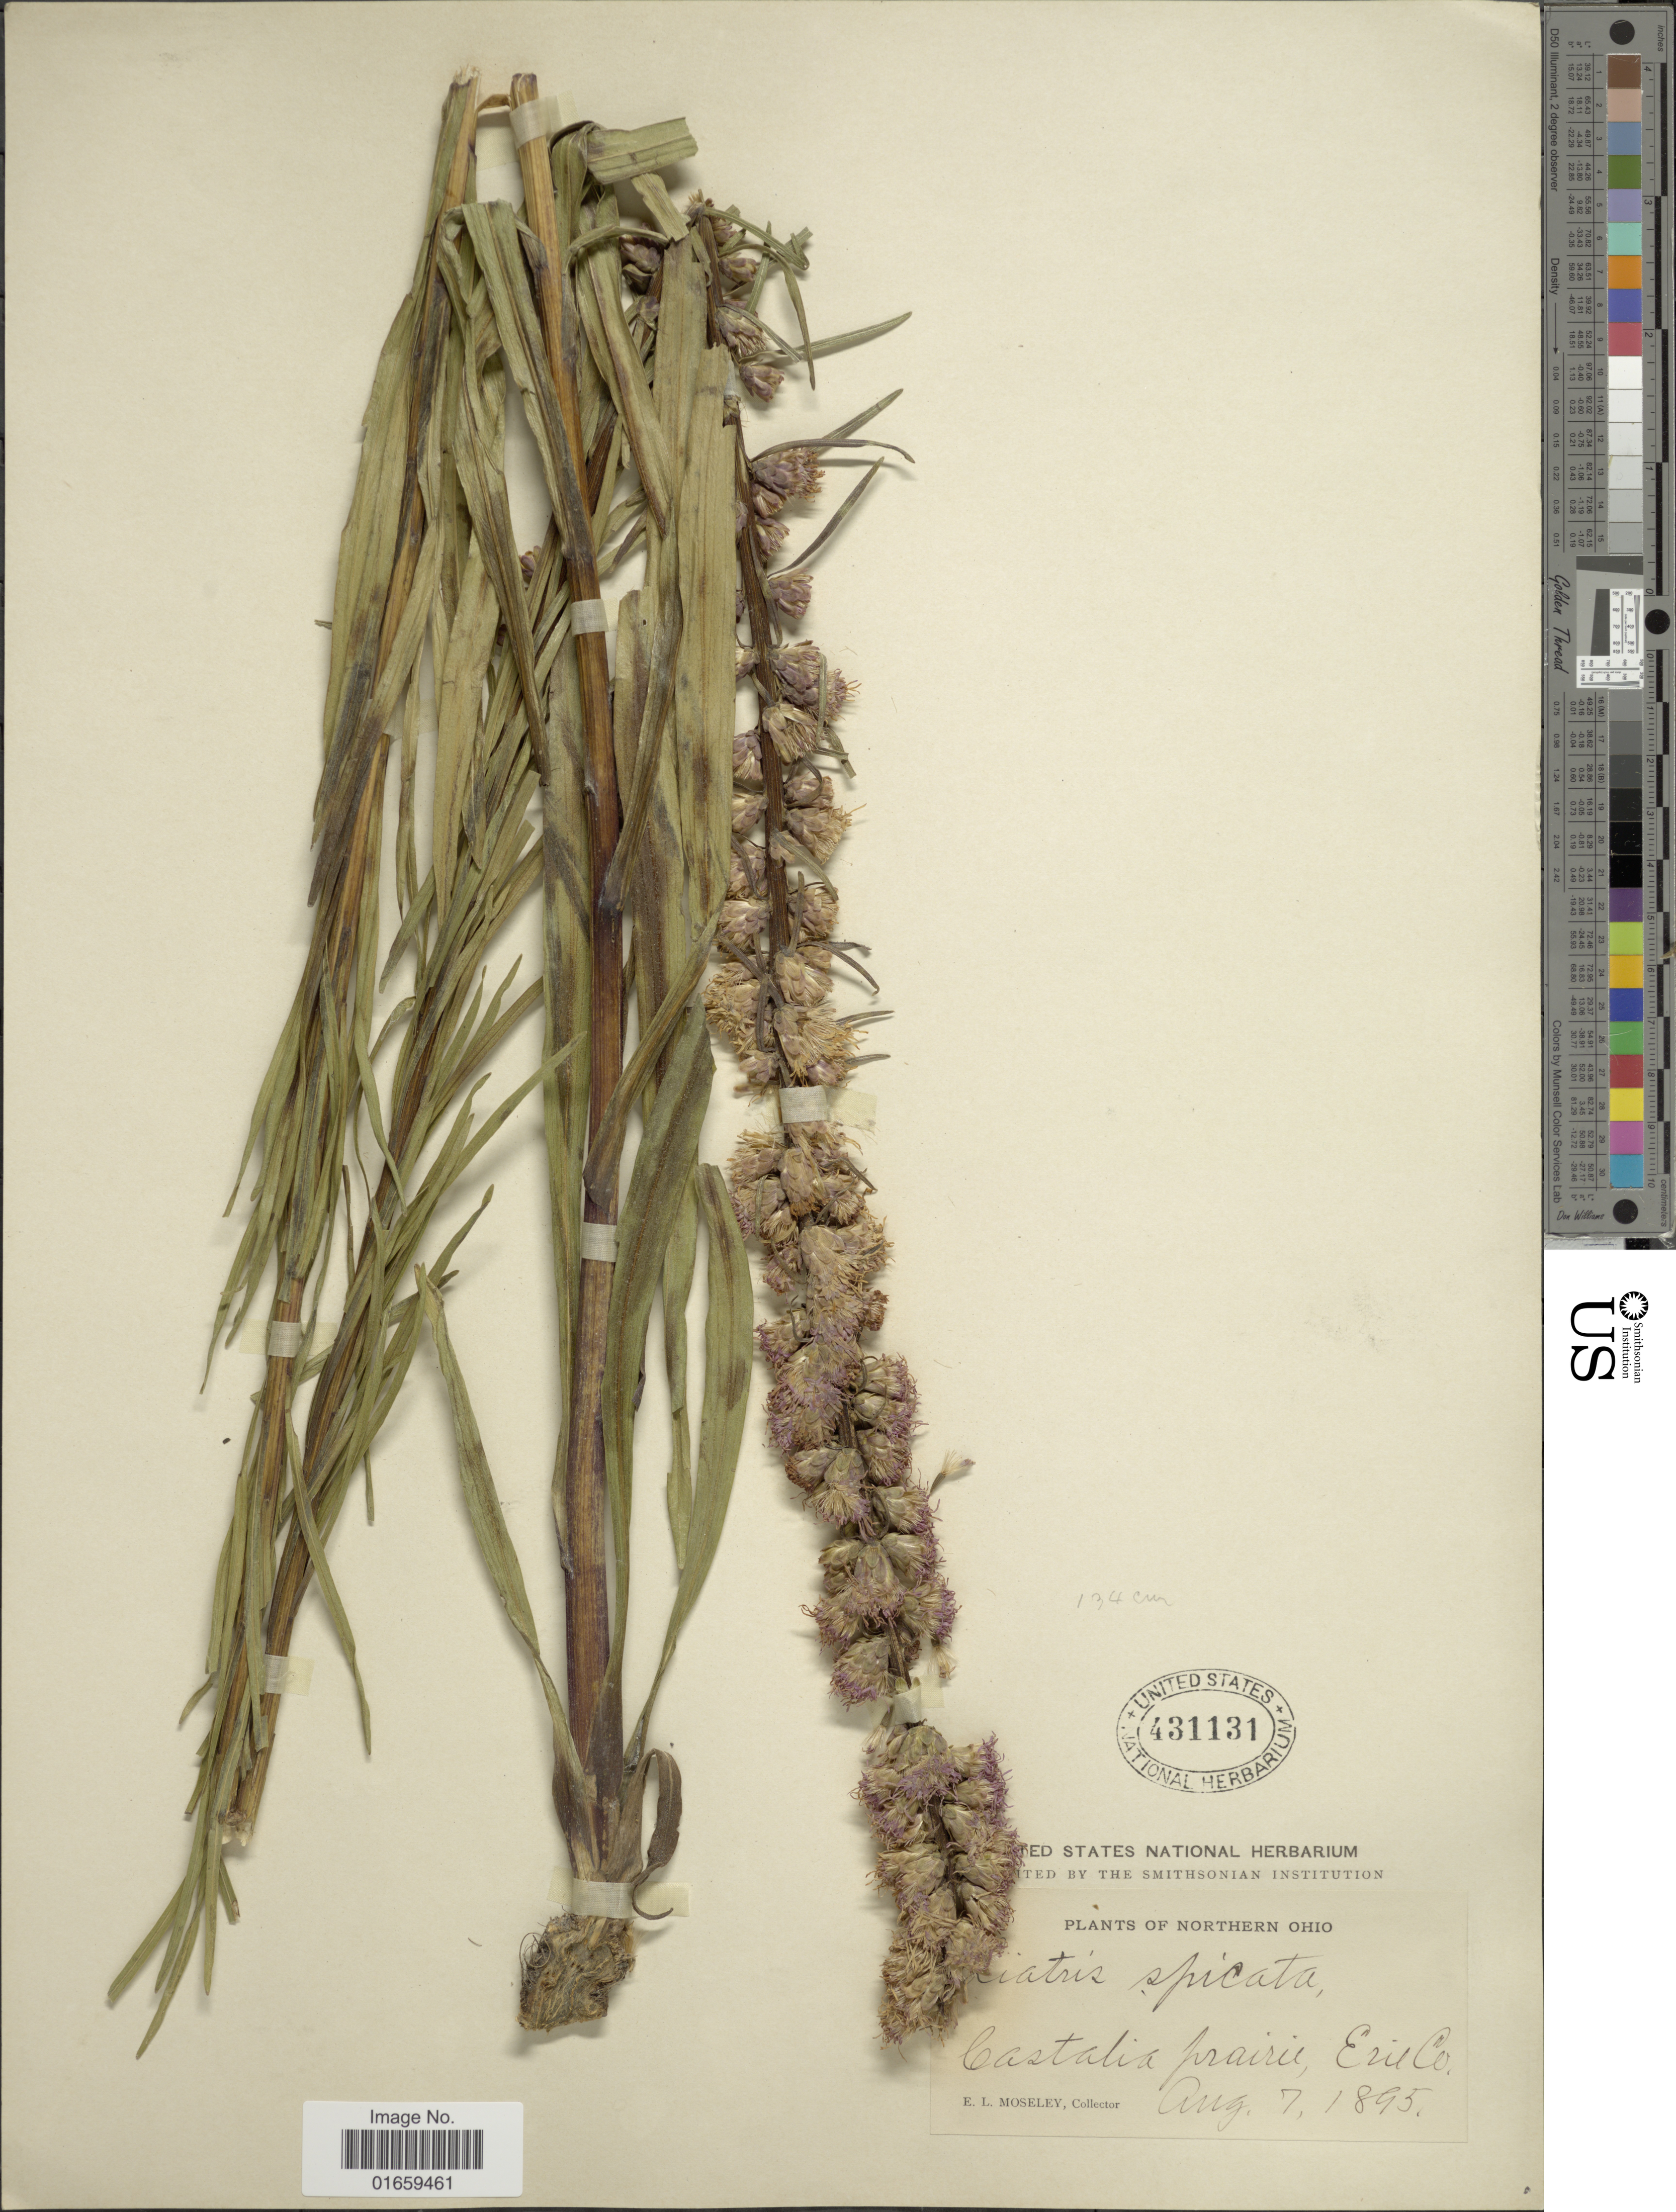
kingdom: Plantae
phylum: Tracheophyta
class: Magnoliopsida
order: Asterales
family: Asteraceae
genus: Liatris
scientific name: Liatris spicata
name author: (L.) Willd.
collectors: E. Moseley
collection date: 1895-08-07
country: United States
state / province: Ohio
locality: Northern Ohio, Castalia Prairie, Eril Co.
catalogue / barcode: US 431131